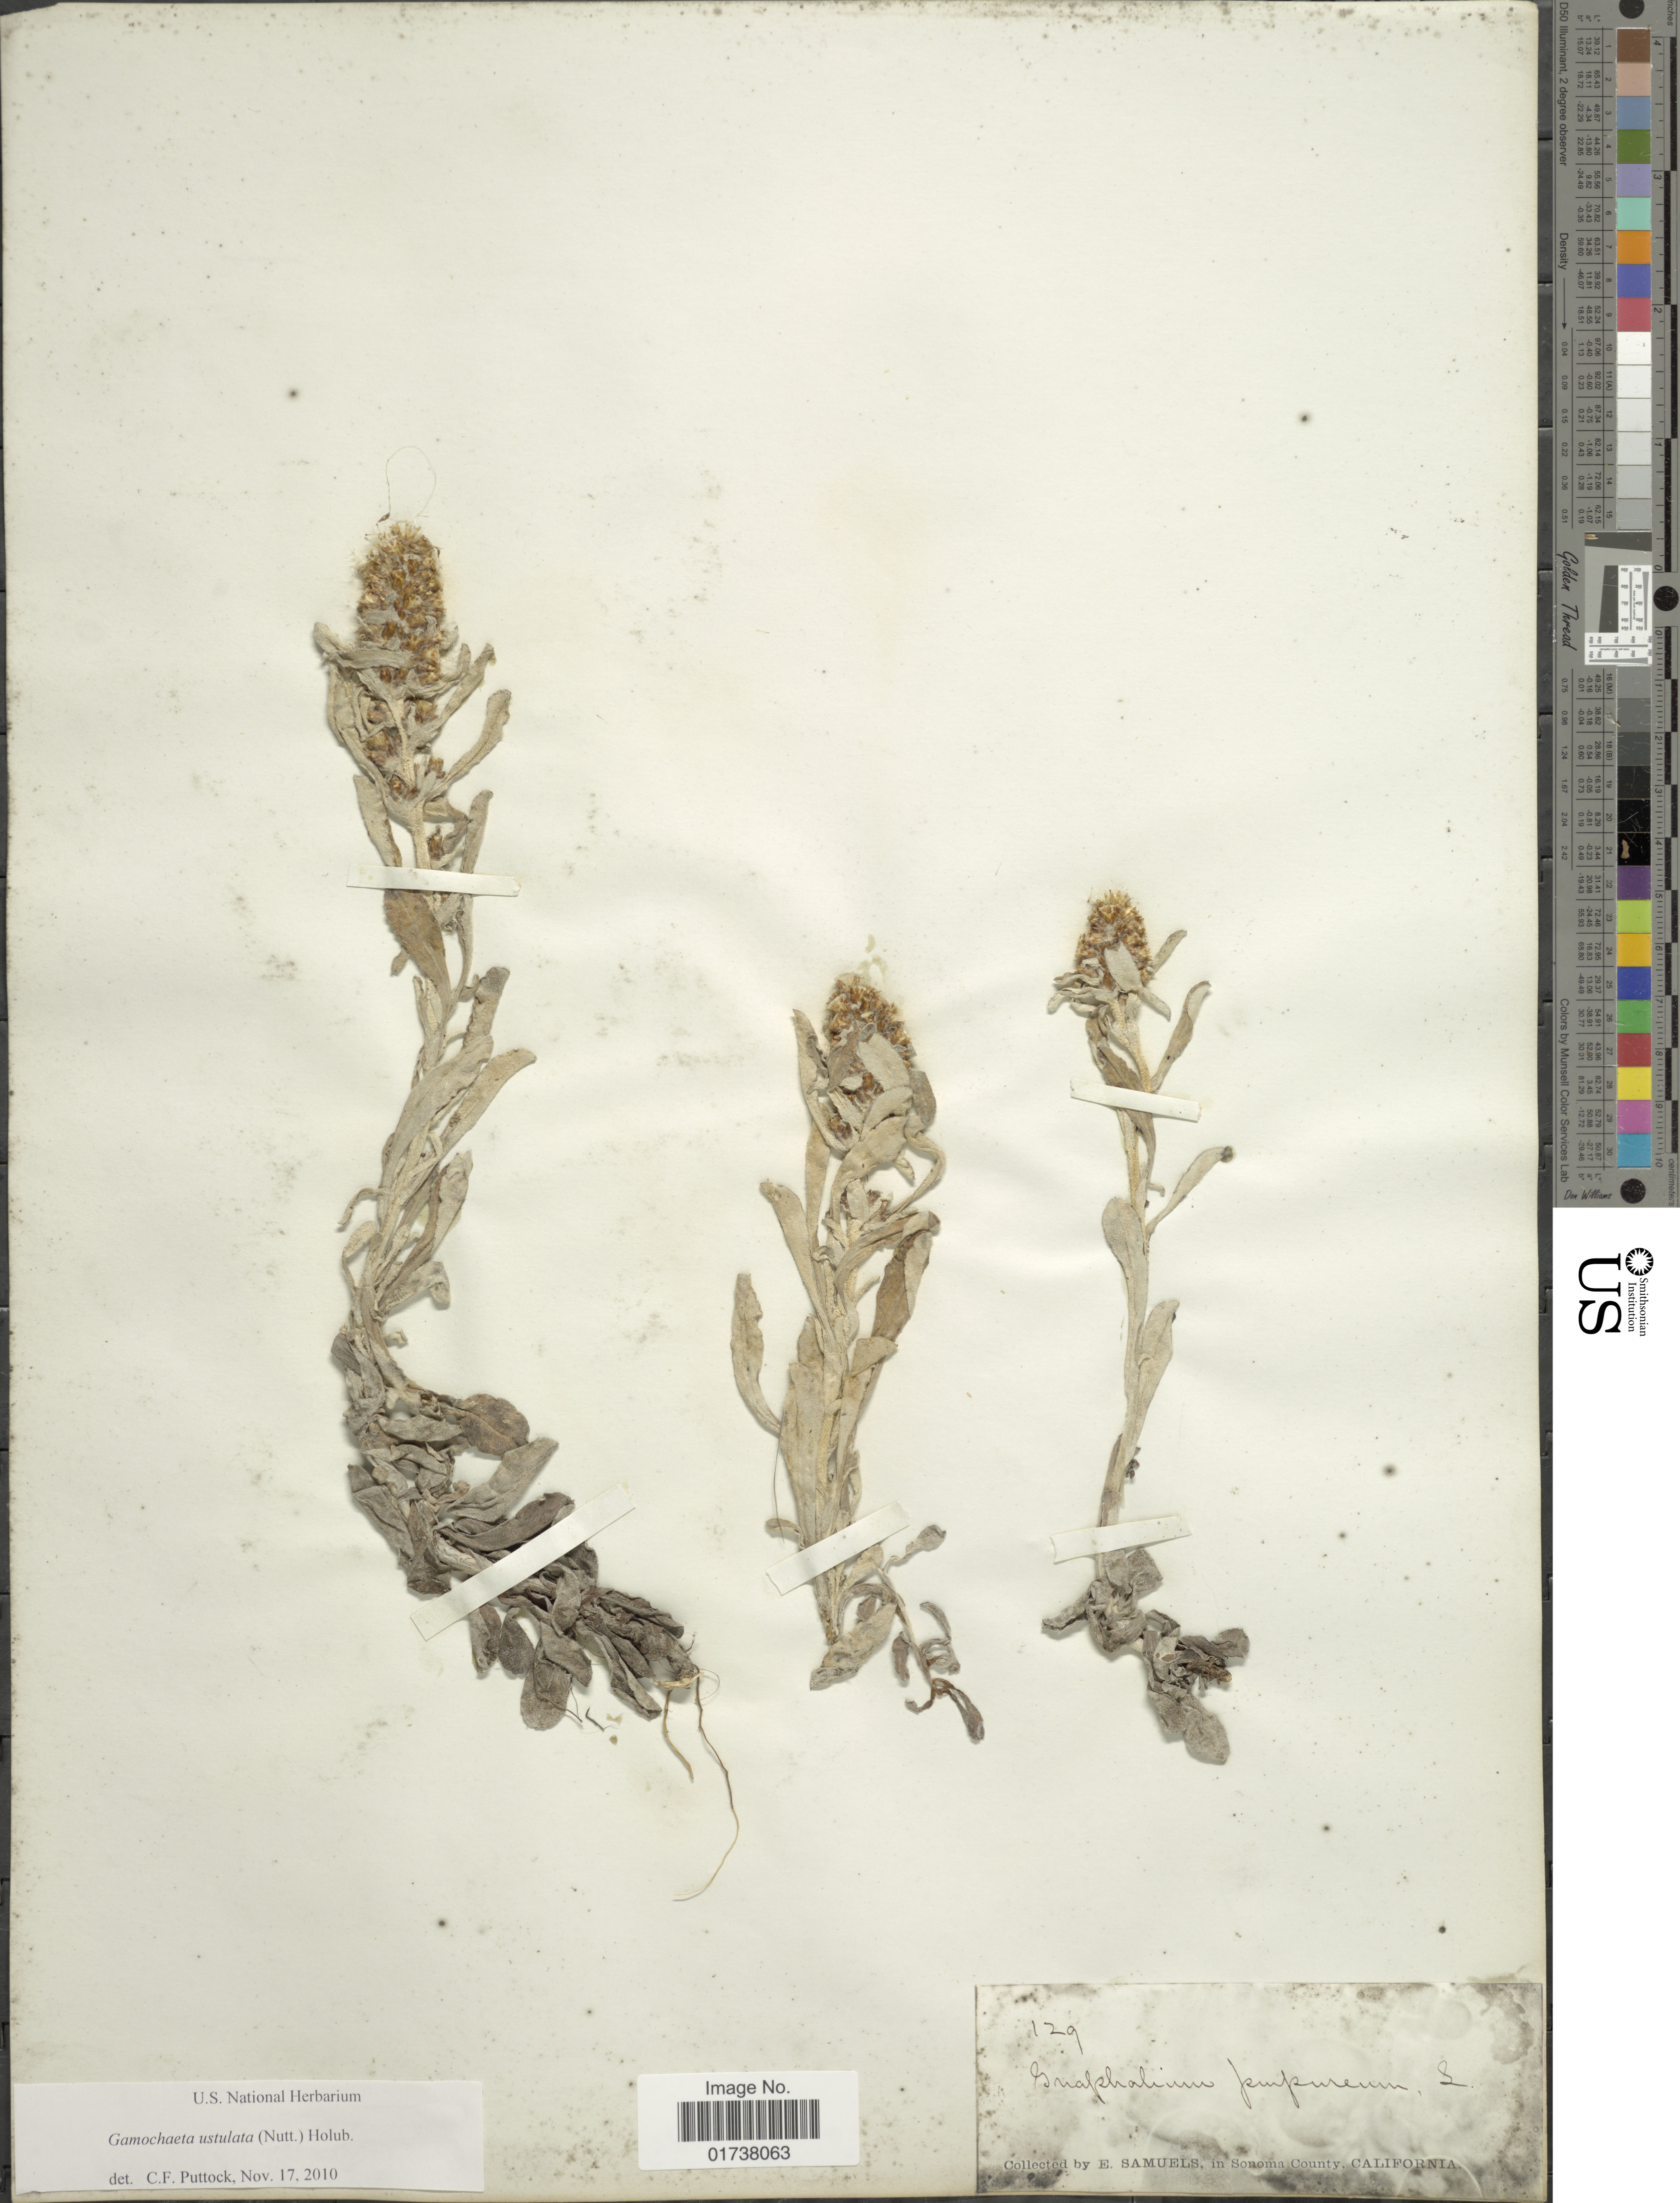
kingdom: Plantae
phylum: Tracheophyta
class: Magnoliopsida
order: Asterales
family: Asteraceae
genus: Gamochaeta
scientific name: Gamochaeta ustulata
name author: (Nutt.) Holub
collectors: E. Samuels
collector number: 129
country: United States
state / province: California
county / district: Sonoma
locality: In Sonoma County